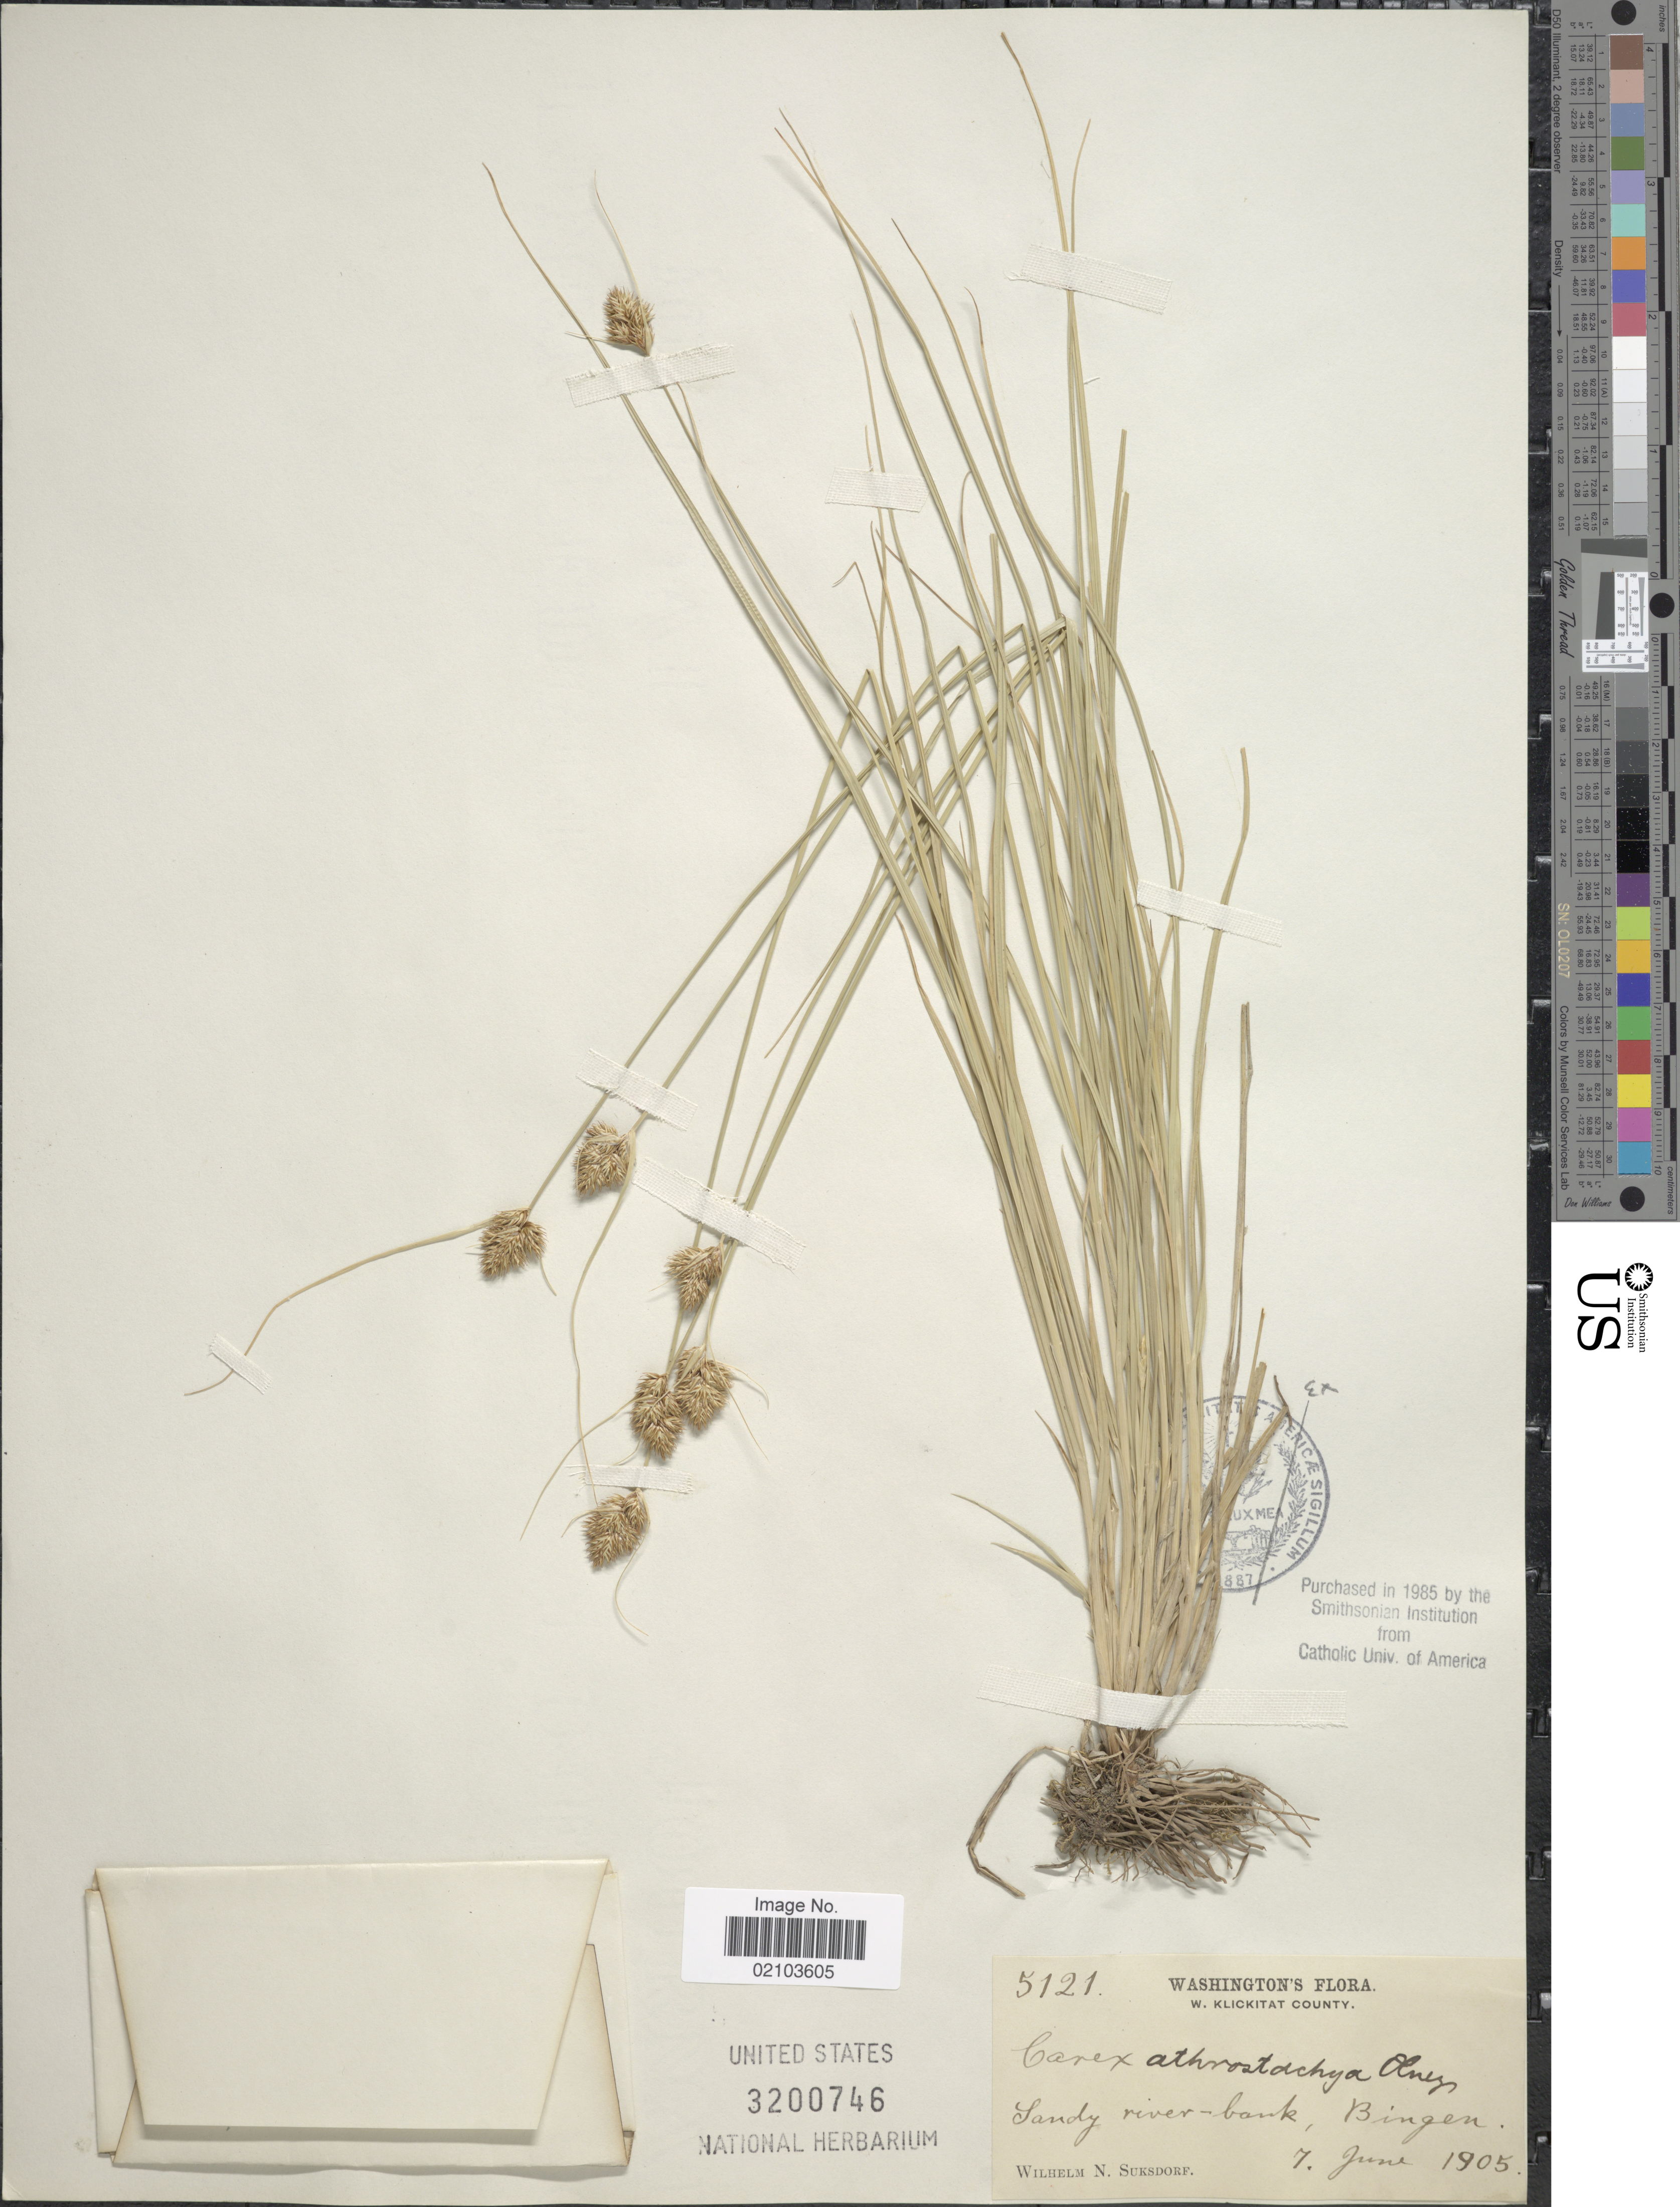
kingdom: Plantae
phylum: Tracheophyta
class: Liliopsida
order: Poales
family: Cyperaceae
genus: Carex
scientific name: Carex athrostachya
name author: Olney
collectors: W. N. Suksdorf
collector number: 5121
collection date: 1905-06-07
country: United States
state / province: Washington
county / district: Klickitat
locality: W. Klickitat County. Bingen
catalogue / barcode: US 3200746